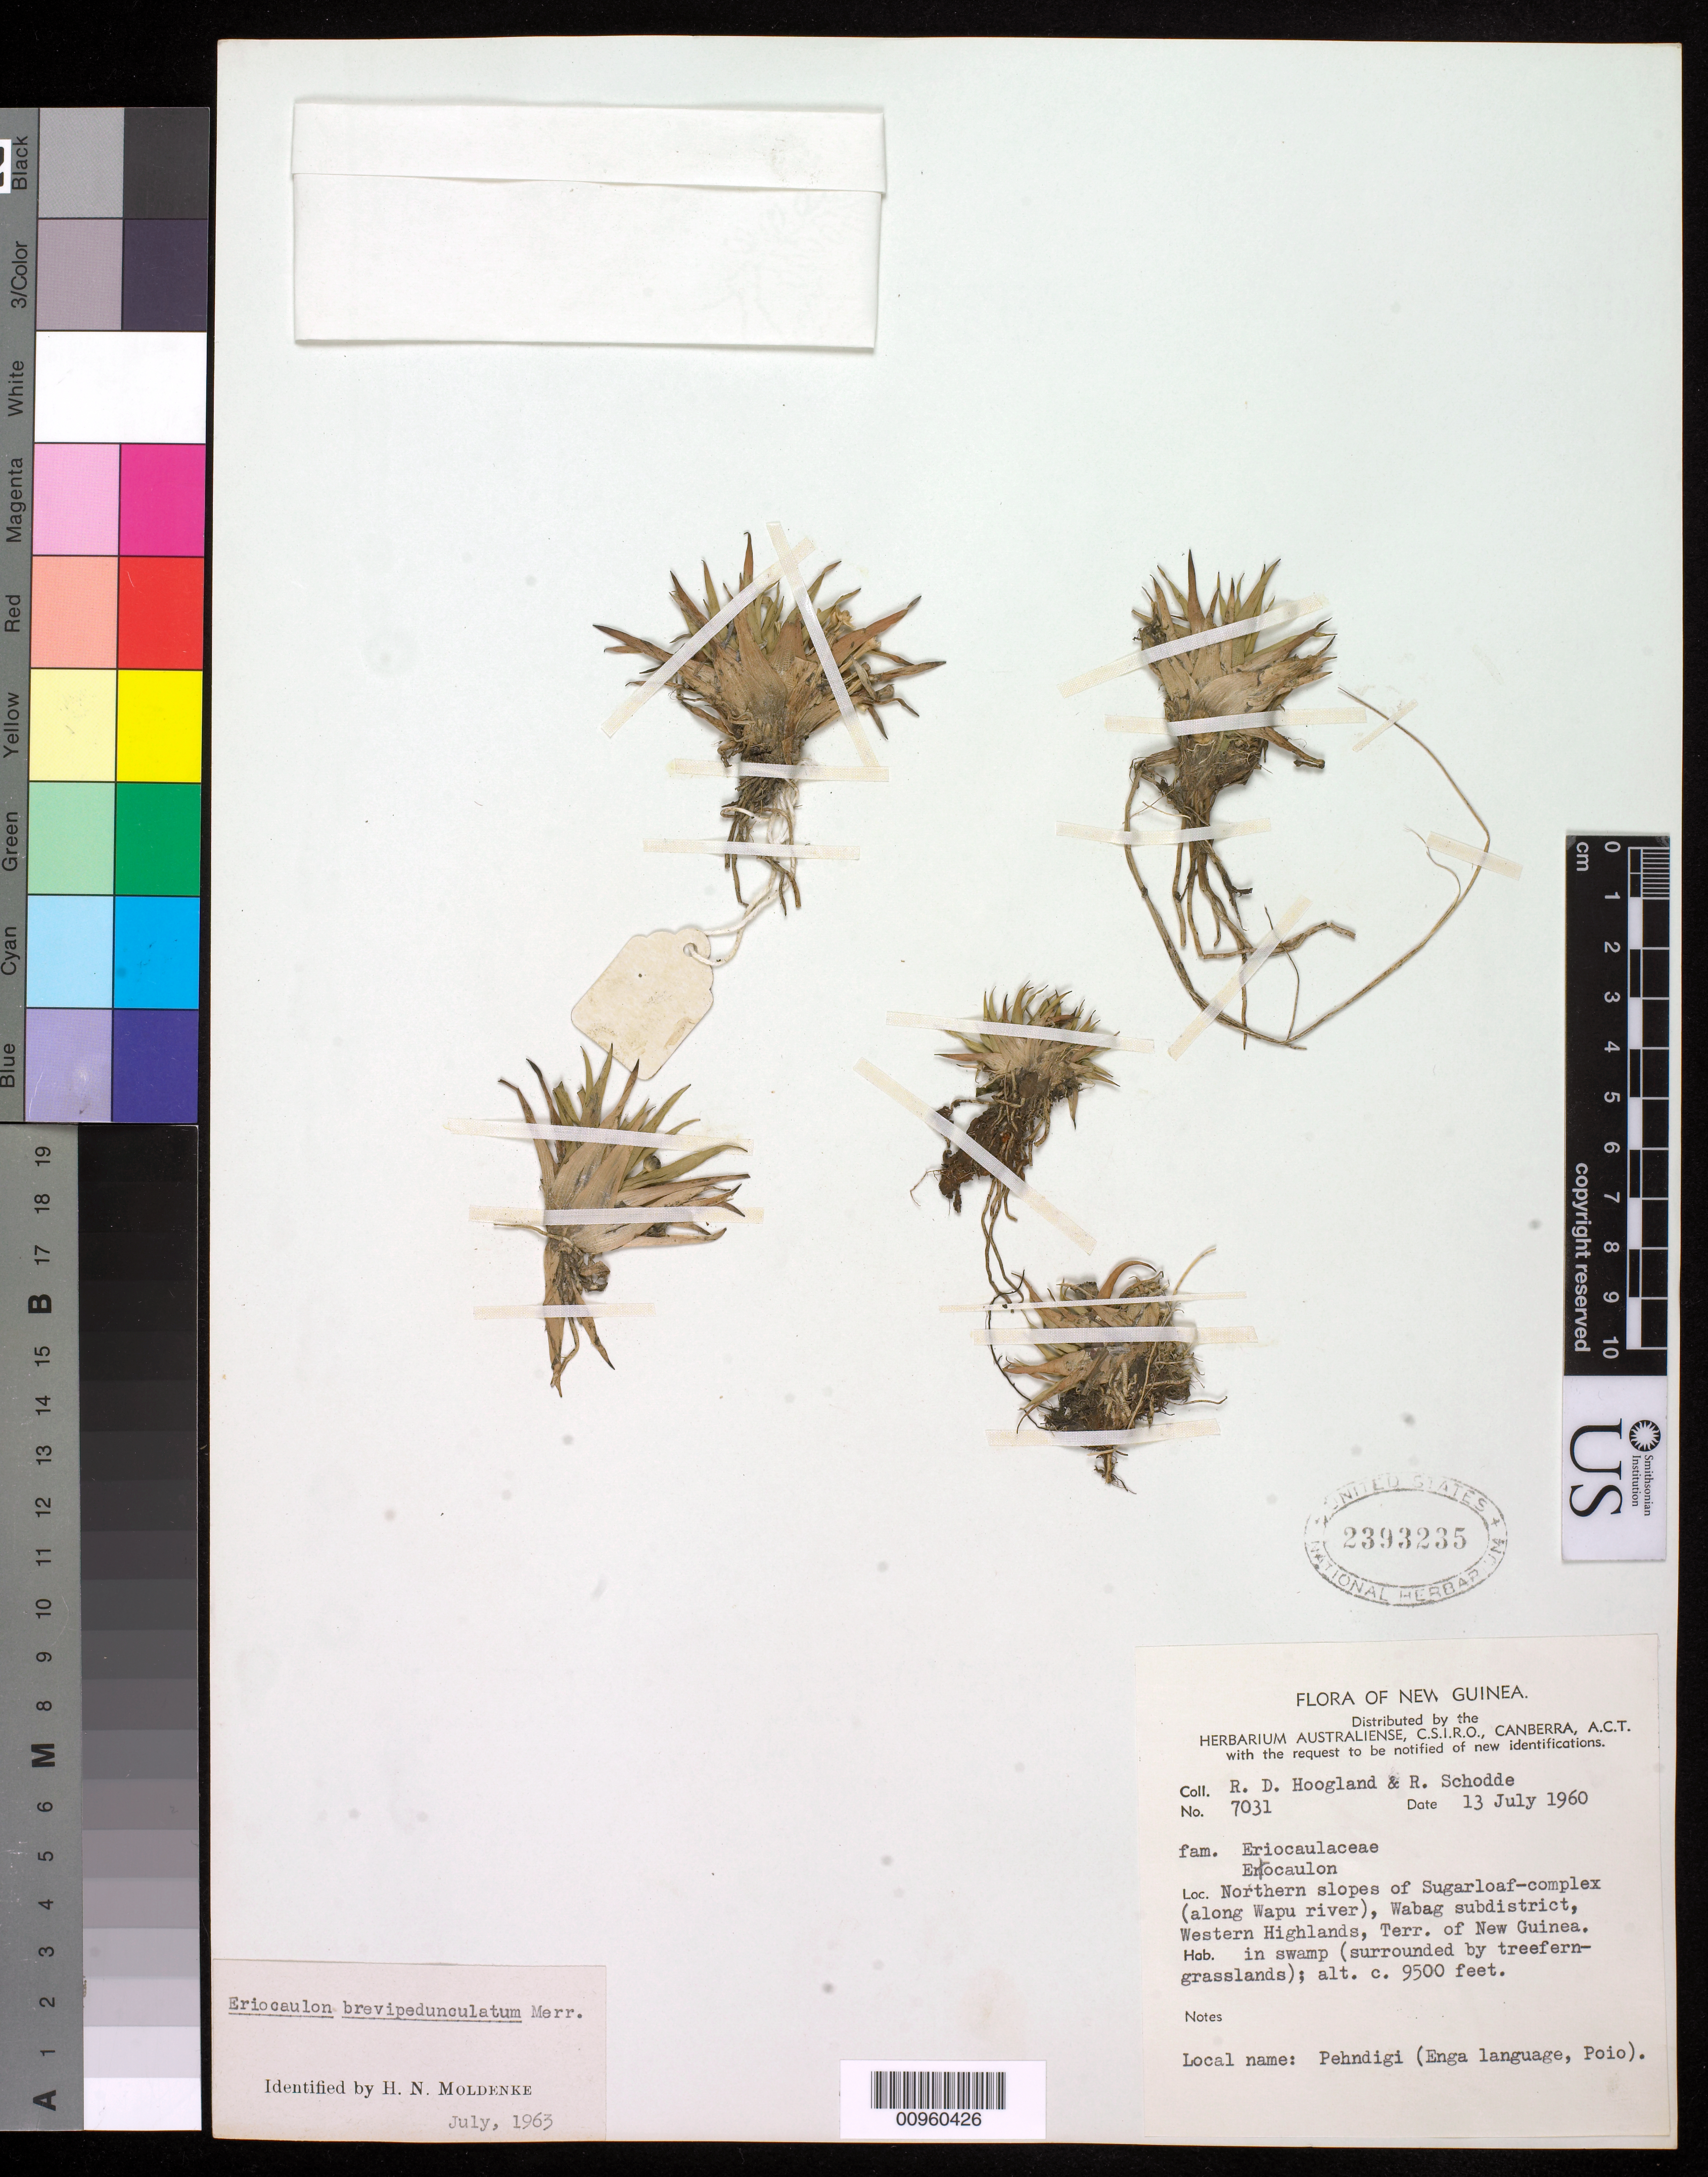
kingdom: Plantae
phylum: Tracheophyta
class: Liliopsida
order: Poales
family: Eriocaulaceae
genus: Eriocaulon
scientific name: Eriocaulon brevipedunculatum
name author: Merr.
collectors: R. D. Hoogland & R. Schodde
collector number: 7031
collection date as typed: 13 Jul 1960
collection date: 1960-07-13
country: Papua New Guinea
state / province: Enga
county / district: Wabag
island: New Guinea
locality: Northern slope Sugarloaf complex along Wapu river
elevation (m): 2896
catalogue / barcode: US 2393235